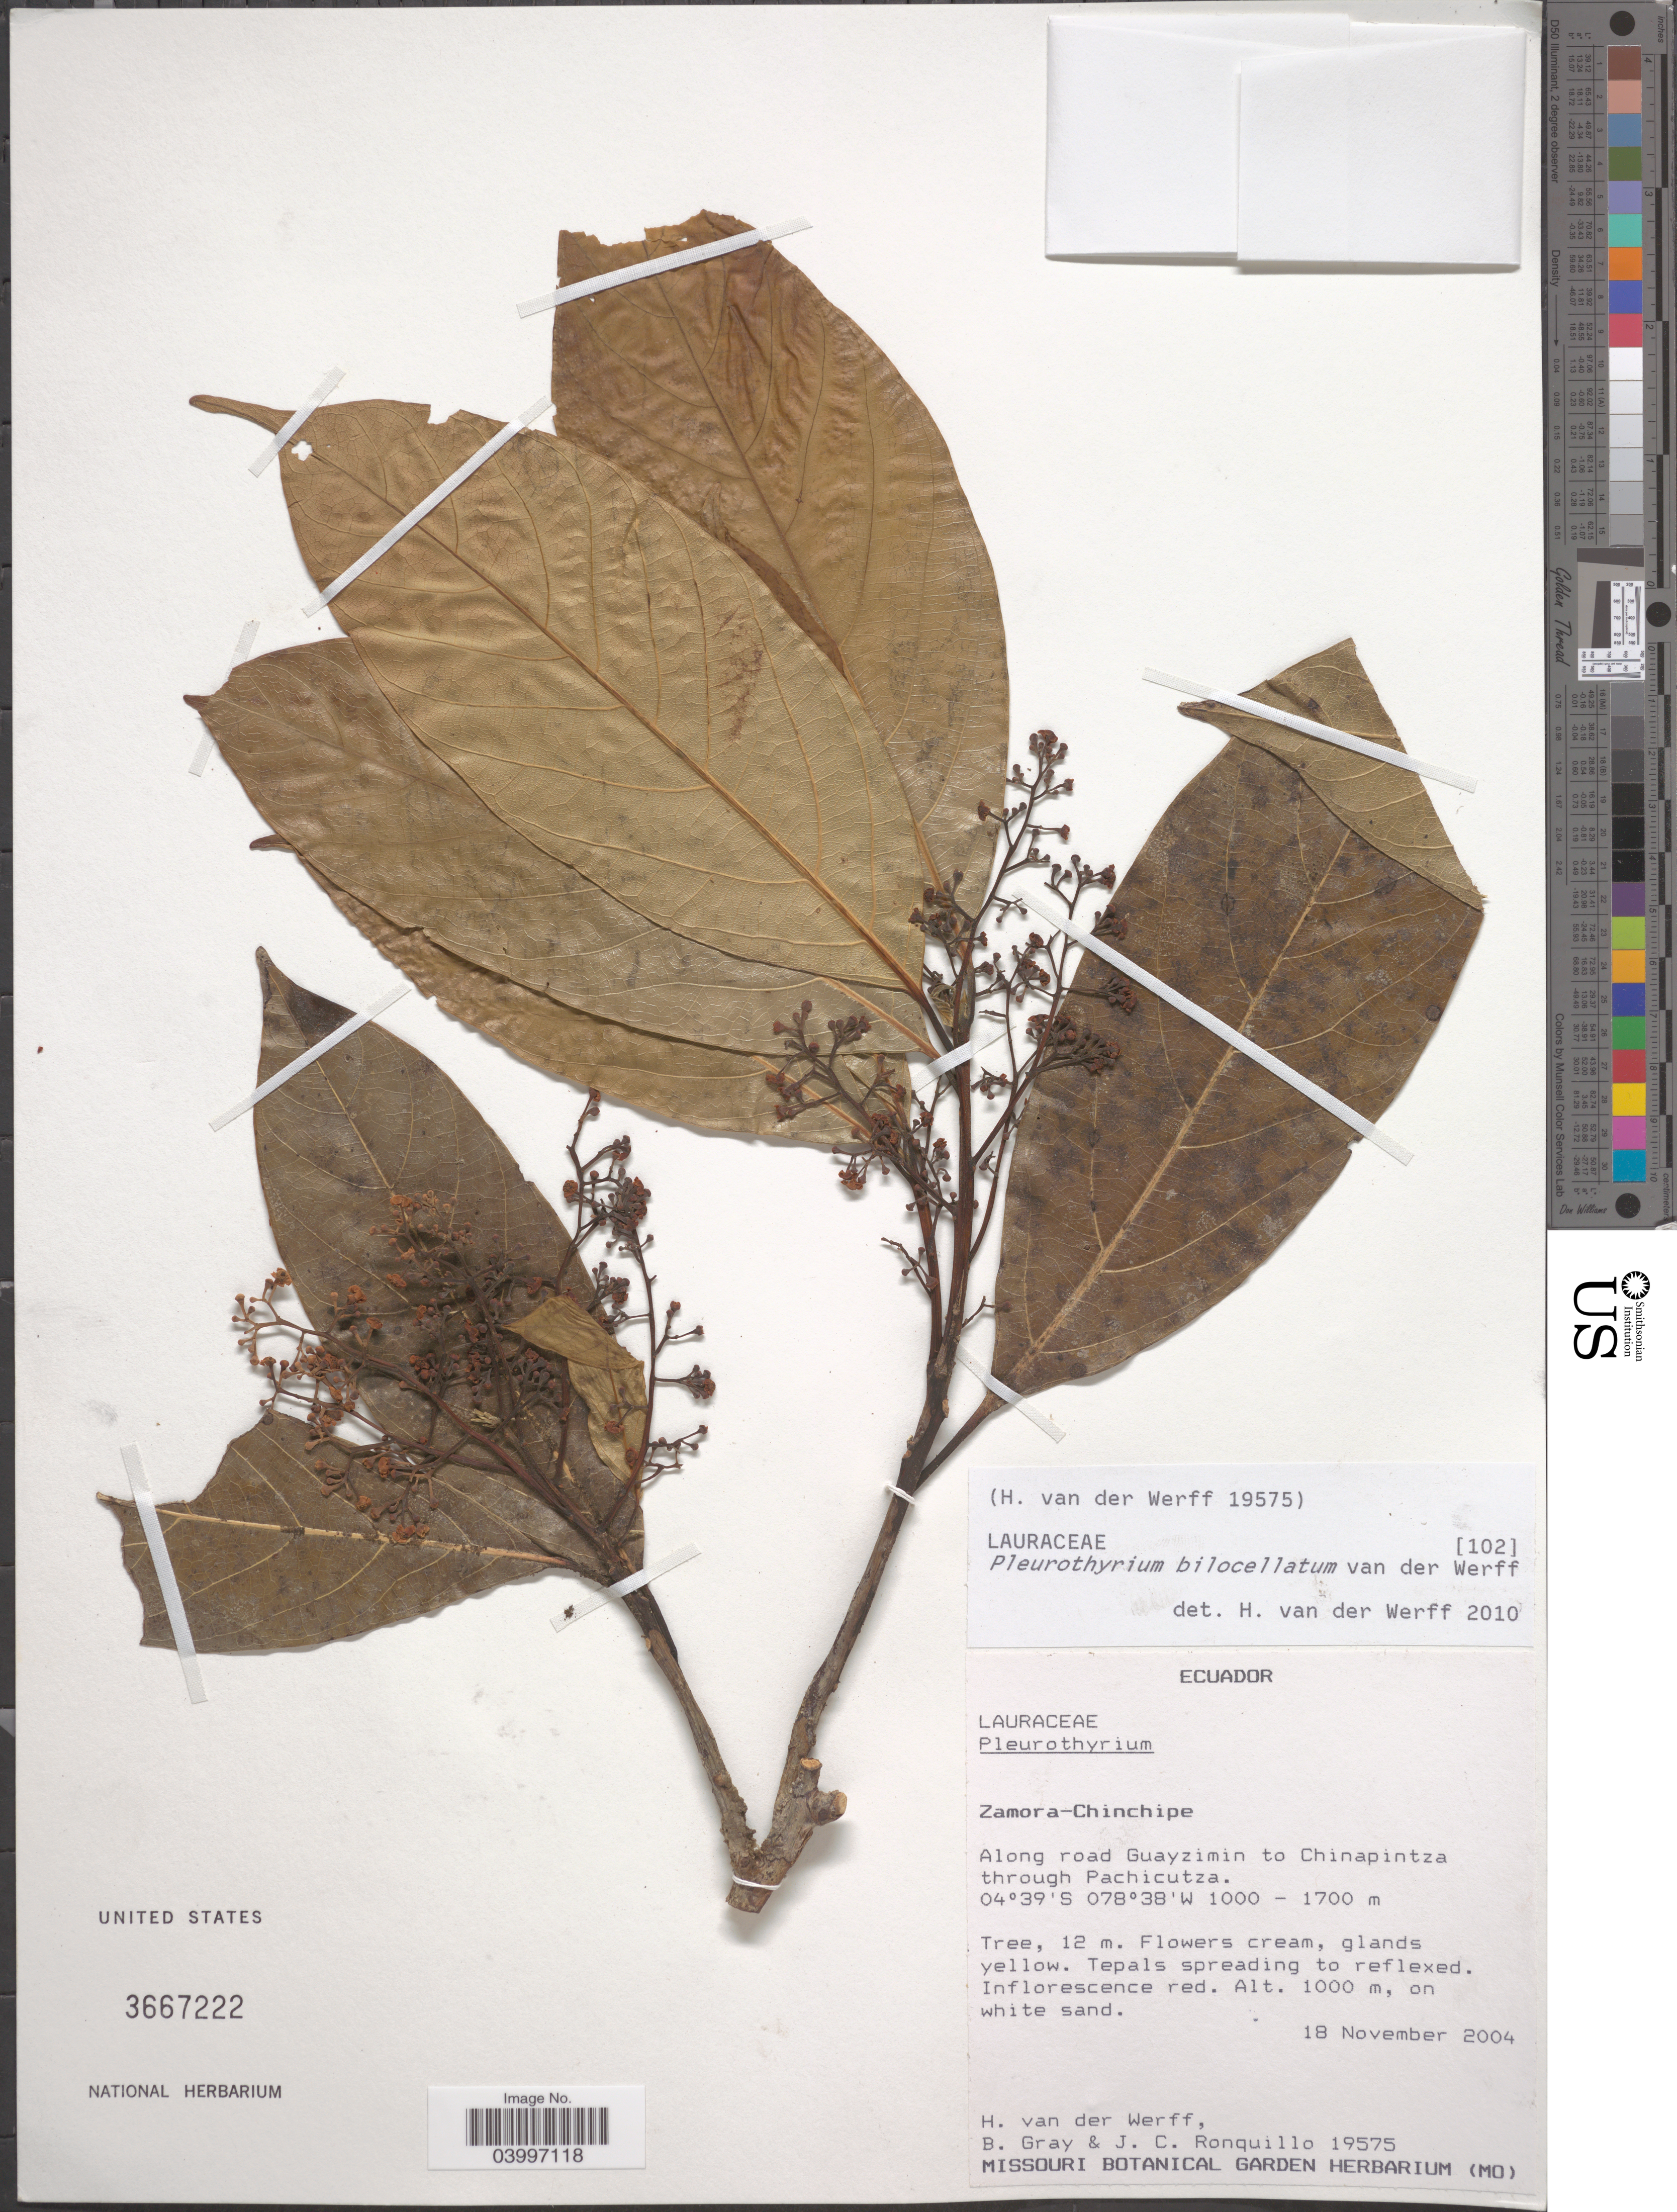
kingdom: Plantae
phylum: Tracheophyta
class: Magnoliopsida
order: Laurales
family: Lauraceae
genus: Pleurothyrium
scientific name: Pleurothyrium bilocellatum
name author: van der Werff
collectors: H. van der Werff, B. Gray & J. Ronquillo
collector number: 19575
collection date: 2004-11-18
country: Ecuador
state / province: Zamora-Chinchipe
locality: Along road Guayzimin to Chinapintza through Pachicutza.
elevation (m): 1000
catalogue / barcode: US 3667222